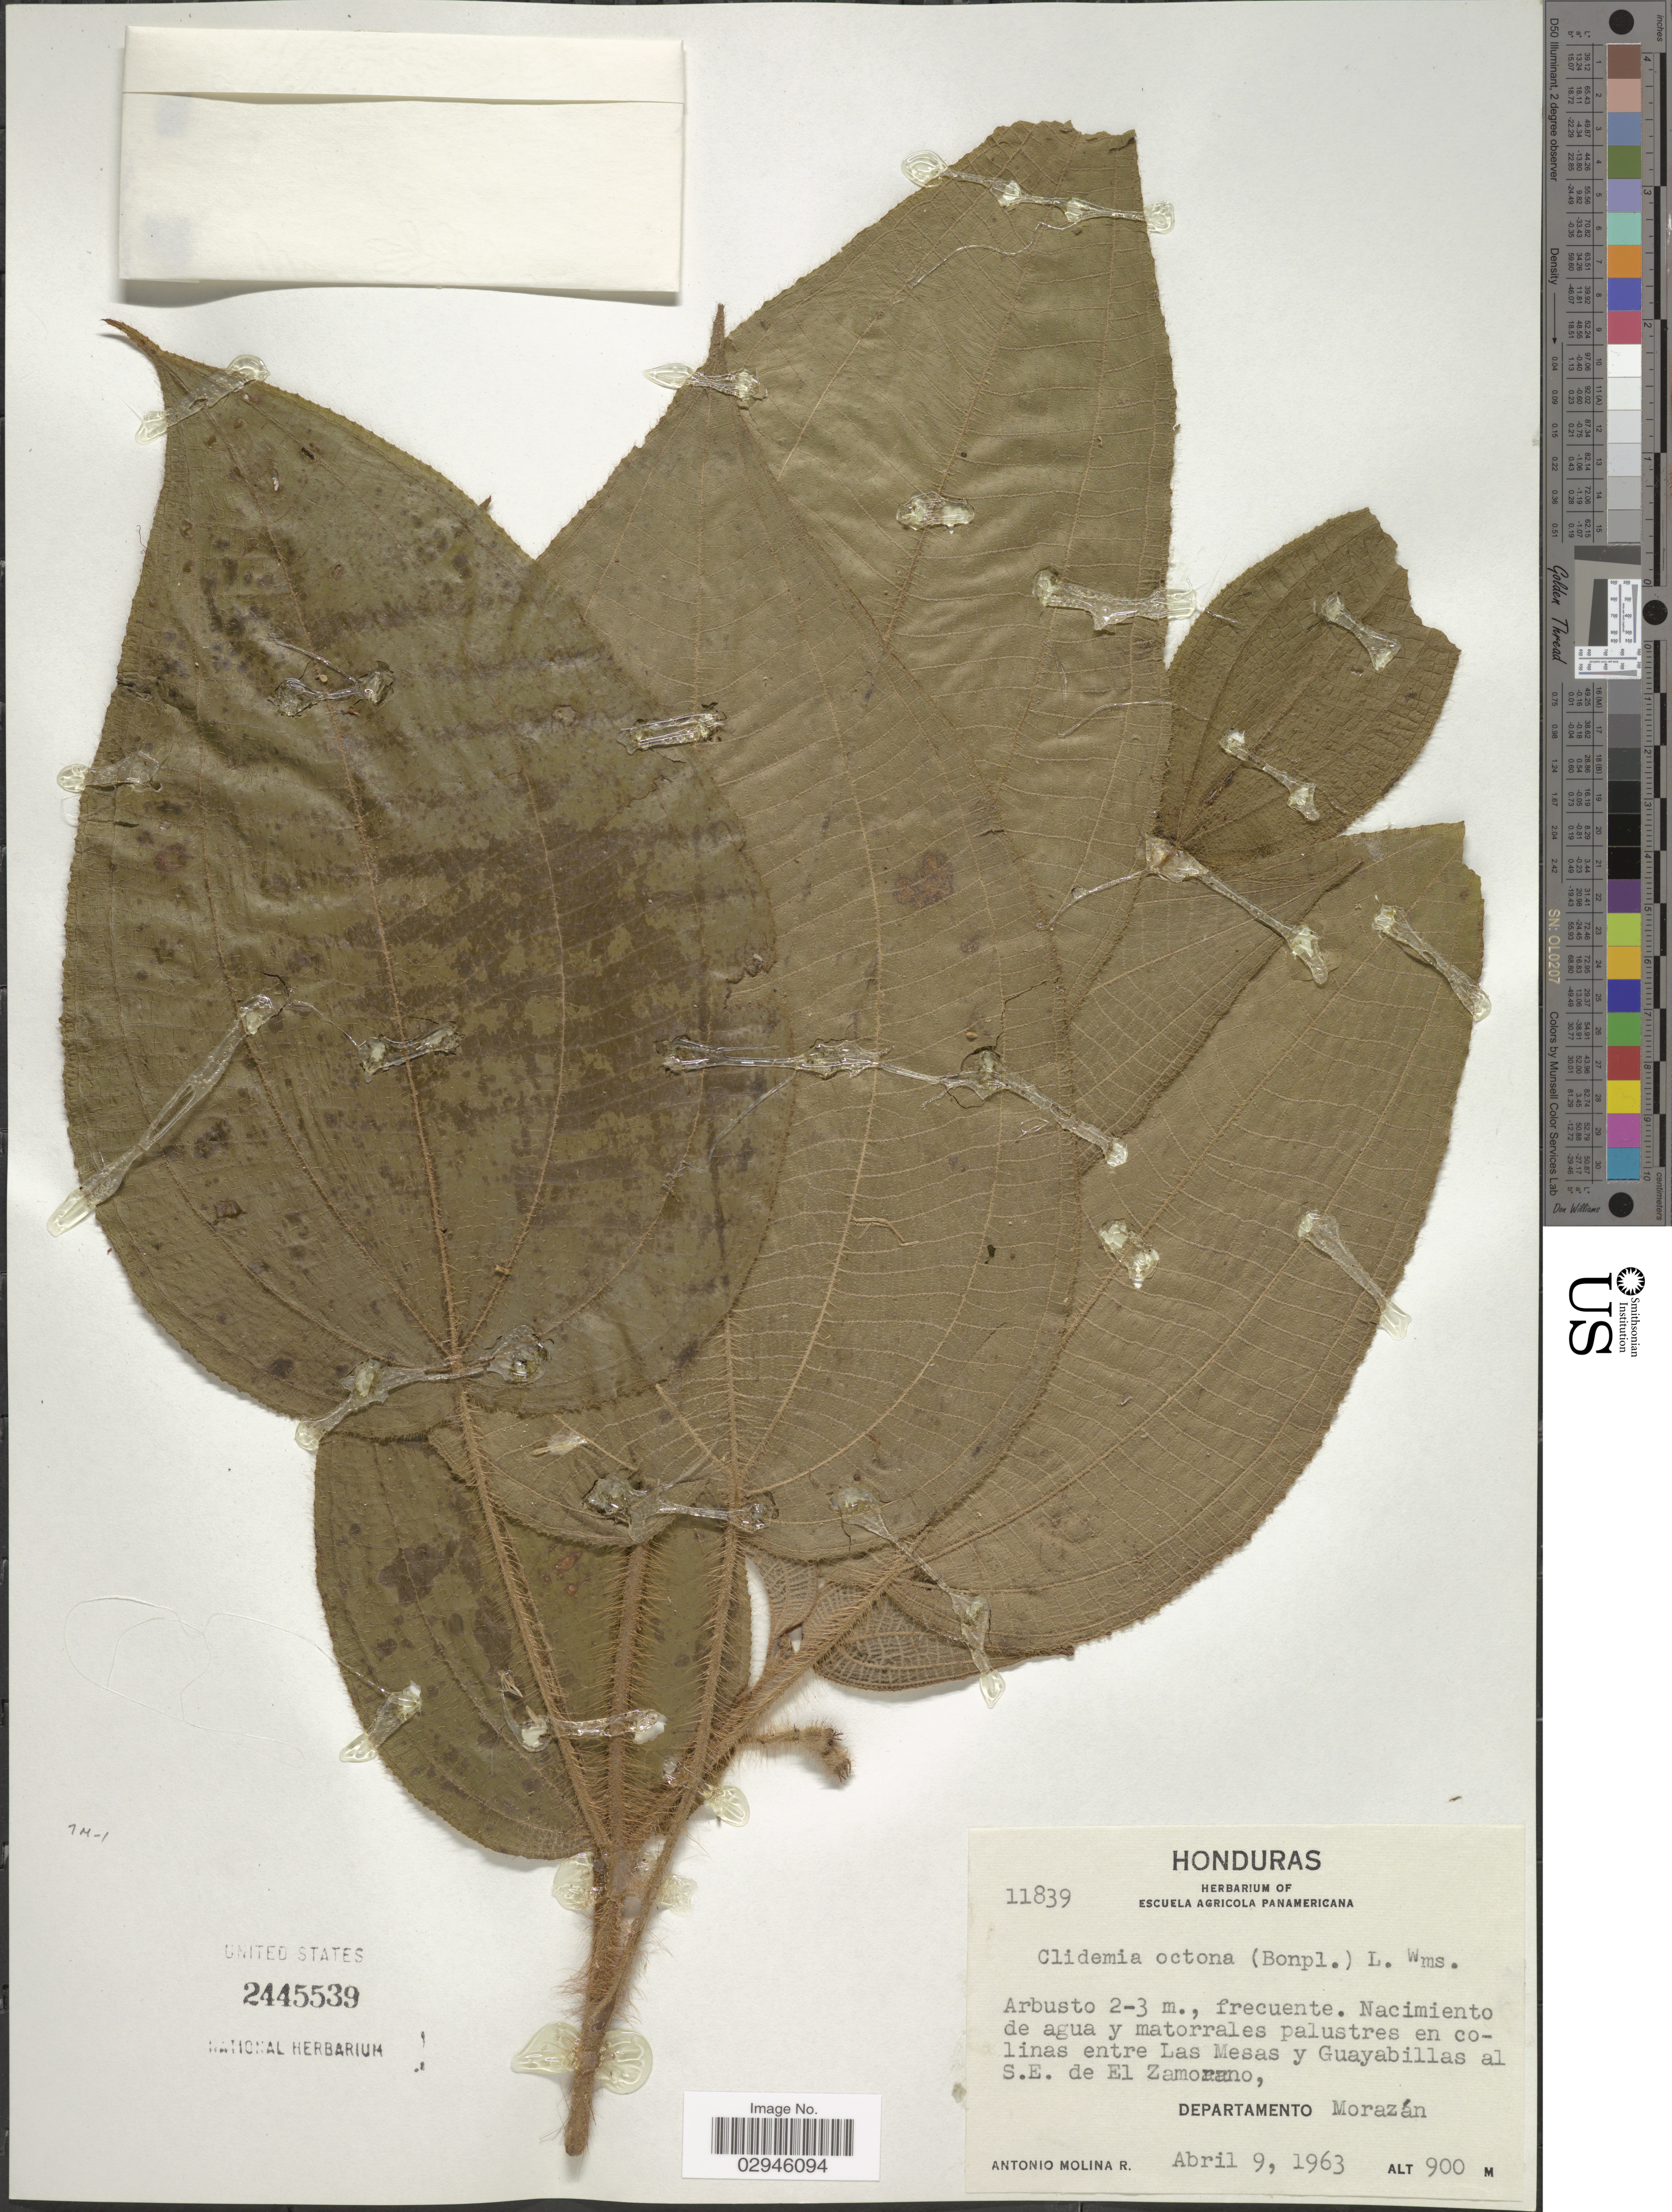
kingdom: Plantae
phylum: Tracheophyta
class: Magnoliopsida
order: Myrtales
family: Melastomataceae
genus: Heterotrichum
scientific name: Heterotrichum octonum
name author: (Bonpl.) DC.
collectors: A. Molina R.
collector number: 11839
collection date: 1963-04-09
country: Honduras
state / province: Fco. Morazán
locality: En colinas entre Las Mesas y Guayabillas al S.E. de El Zamorano, Departamento Morazán.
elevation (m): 900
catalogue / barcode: US 2445539